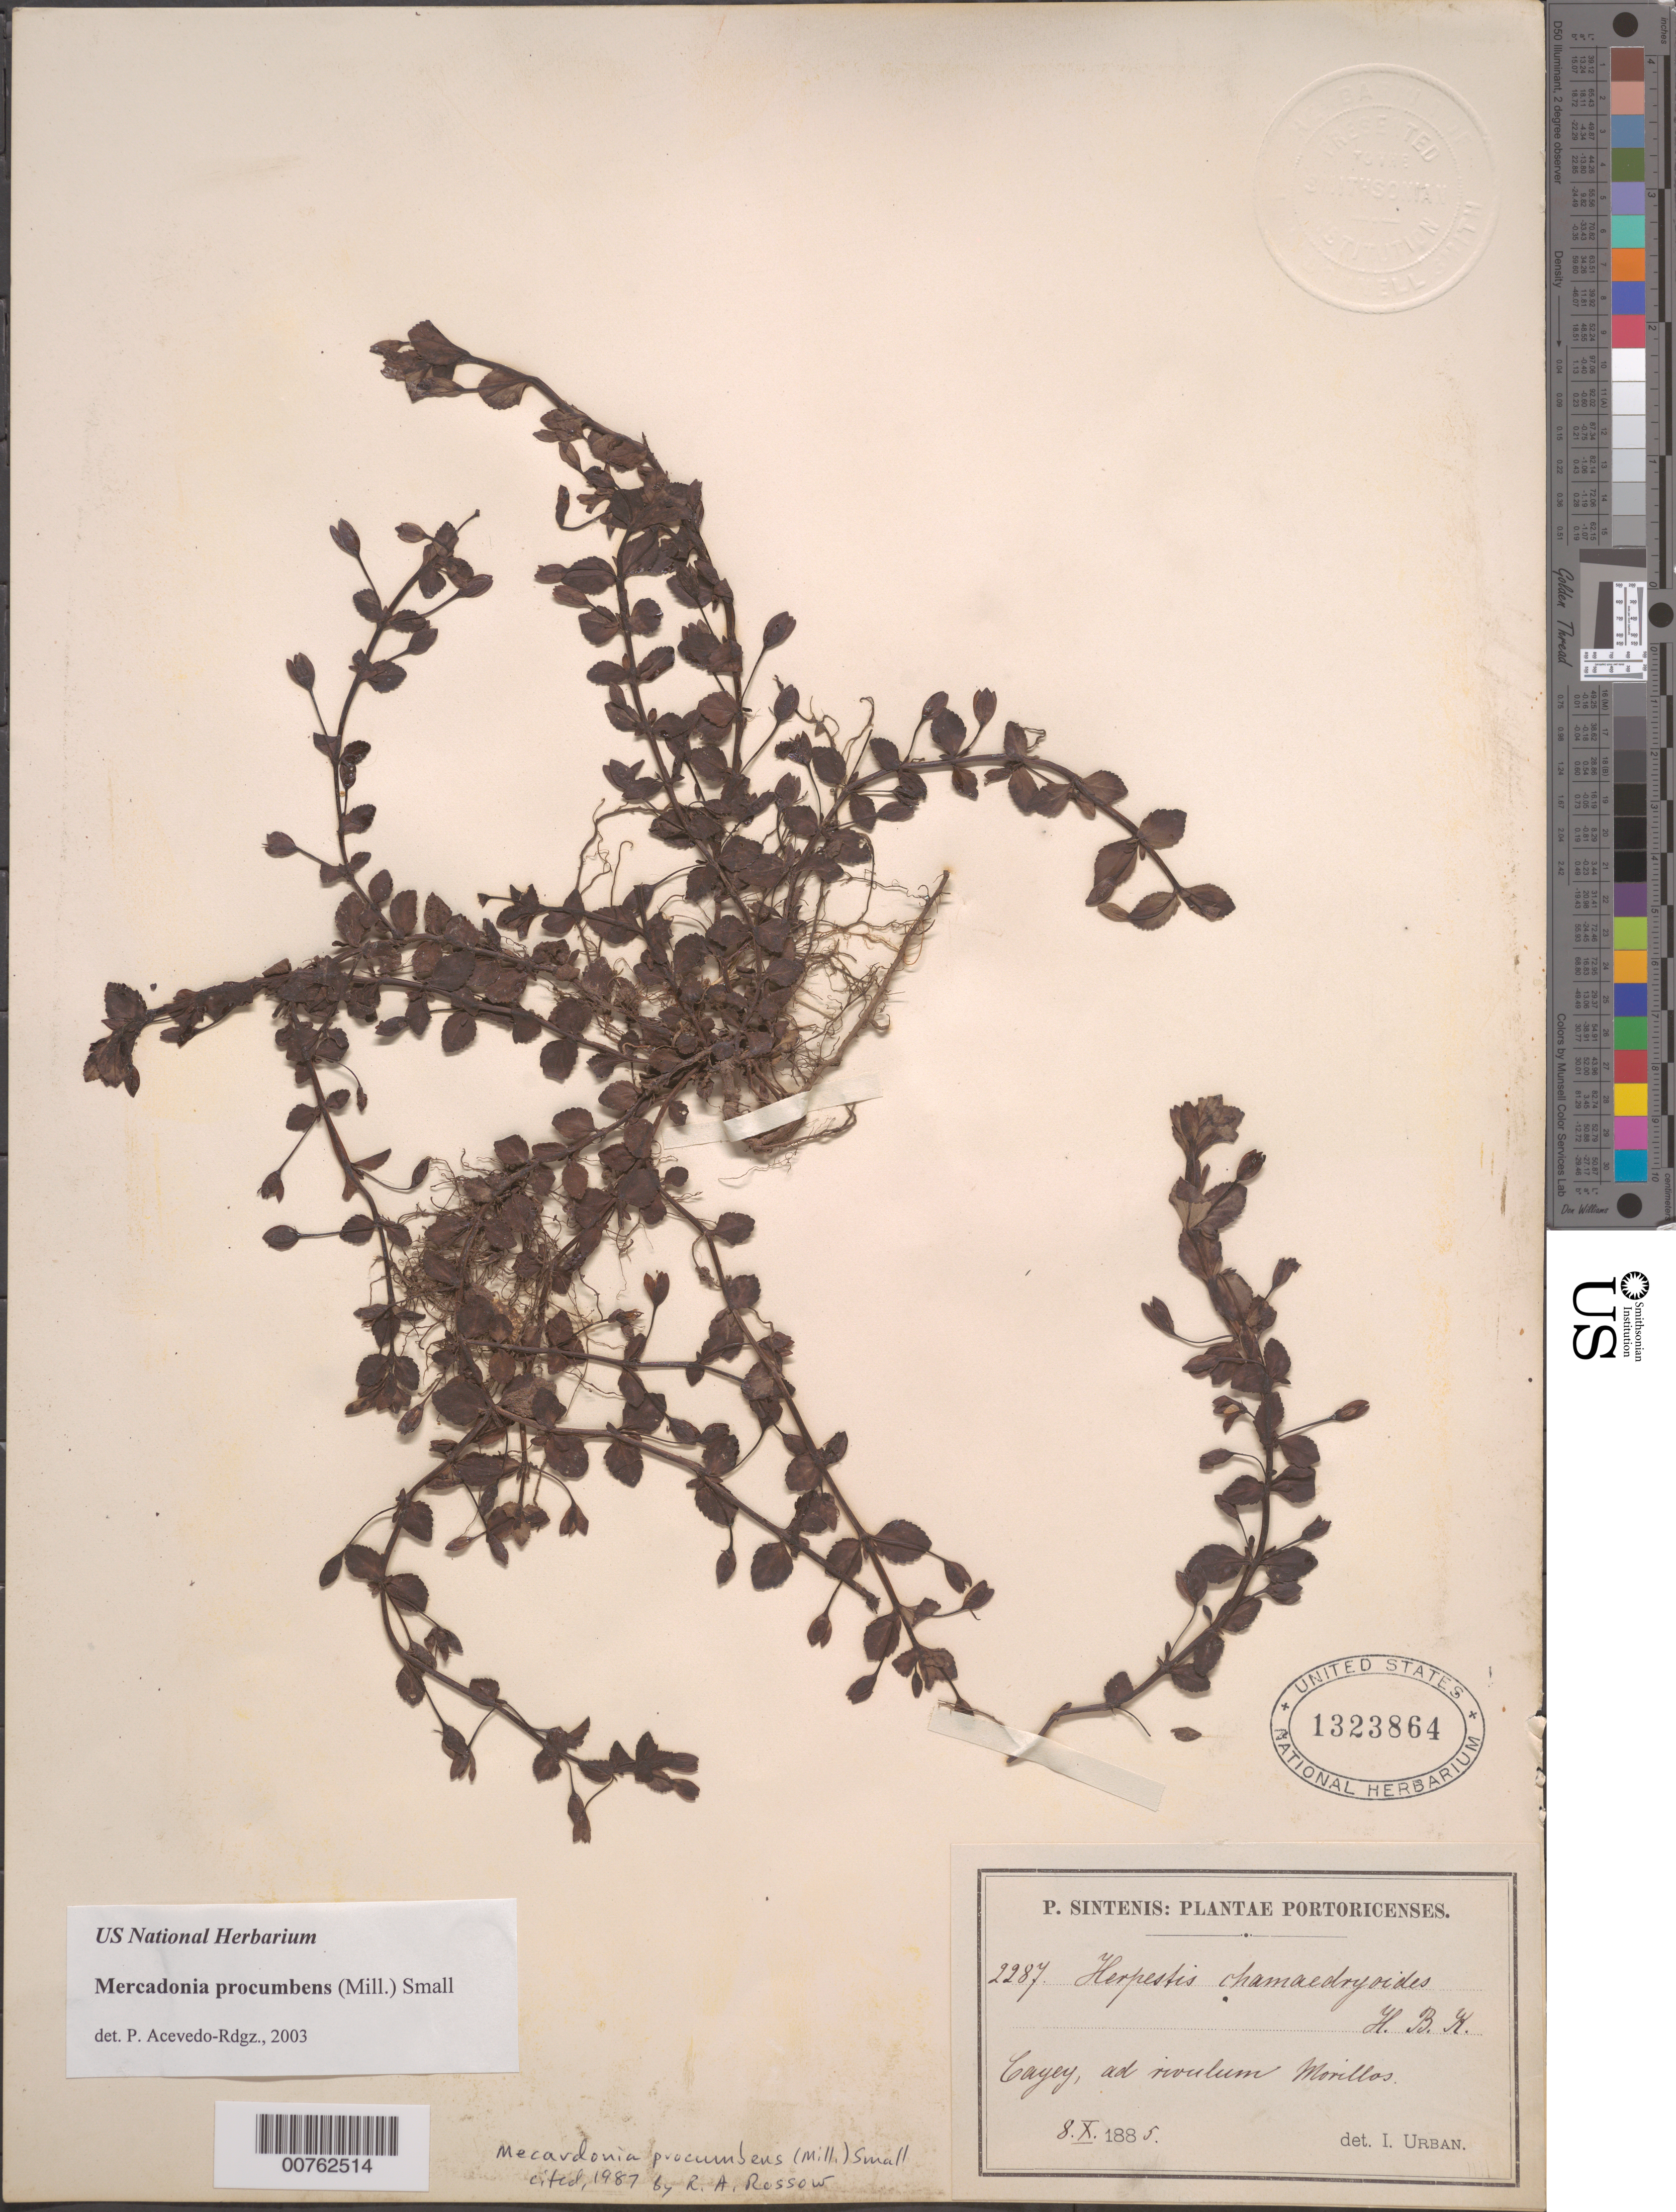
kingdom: Plantae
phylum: Tracheophyta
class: Magnoliopsida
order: Lamiales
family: Plantaginaceae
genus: Mecardonia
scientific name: Mecardonia procumbens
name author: (Mill.) Small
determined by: Acevedo-Rodríguez, P., (BOT), Smithsonian Institution - National Museum of Natural History (UNITED STATES)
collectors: P. Sintenis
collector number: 2287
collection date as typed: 08 Oct 1885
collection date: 1885-10-08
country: Puerto Rico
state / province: Cayey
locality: Cayey, ad rivulum Morillos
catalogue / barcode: US 1323864